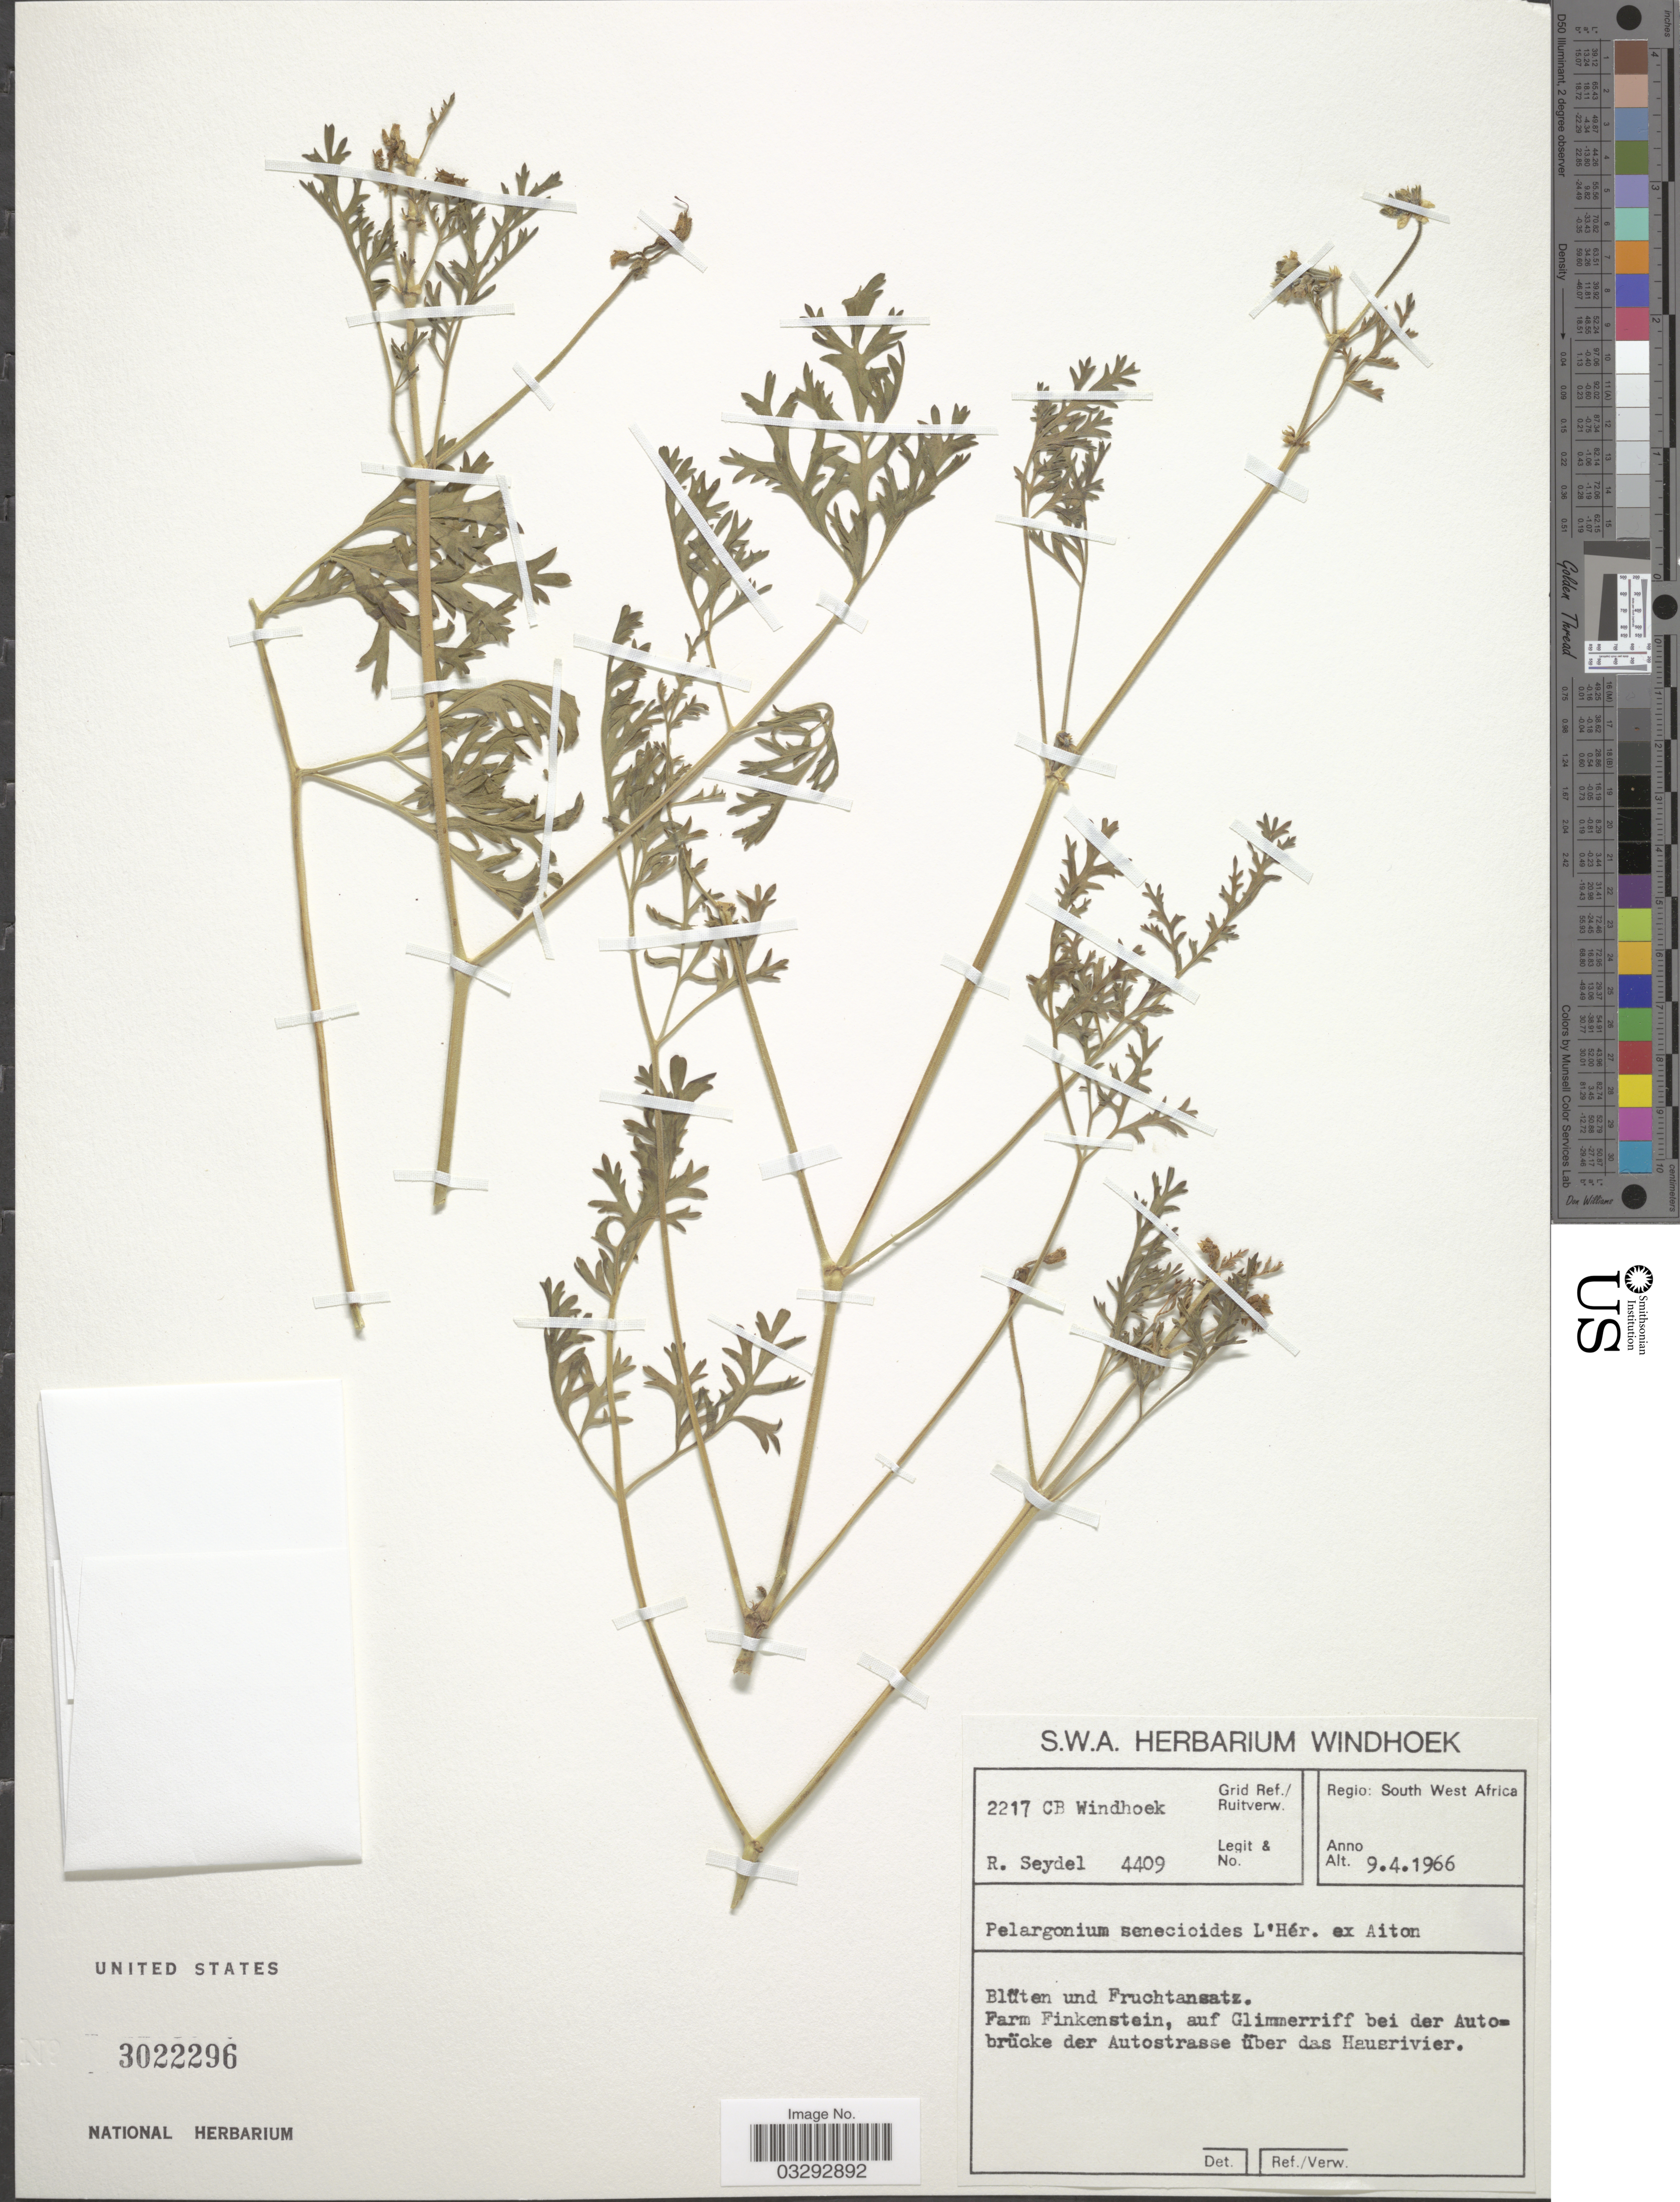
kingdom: Plantae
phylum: Tracheophyta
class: Magnoliopsida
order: Geraniales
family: Geraniaceae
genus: Pelargonium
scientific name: Pelargonium senecioides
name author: L'Hér.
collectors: R. Seydel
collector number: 4409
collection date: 1966-04-09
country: Namibia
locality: Grid Ref./Ruitverw. 2217 CB Windhoek, Regio: South West Africa, Blüten und Fruchtansatz.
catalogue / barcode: US 3022296